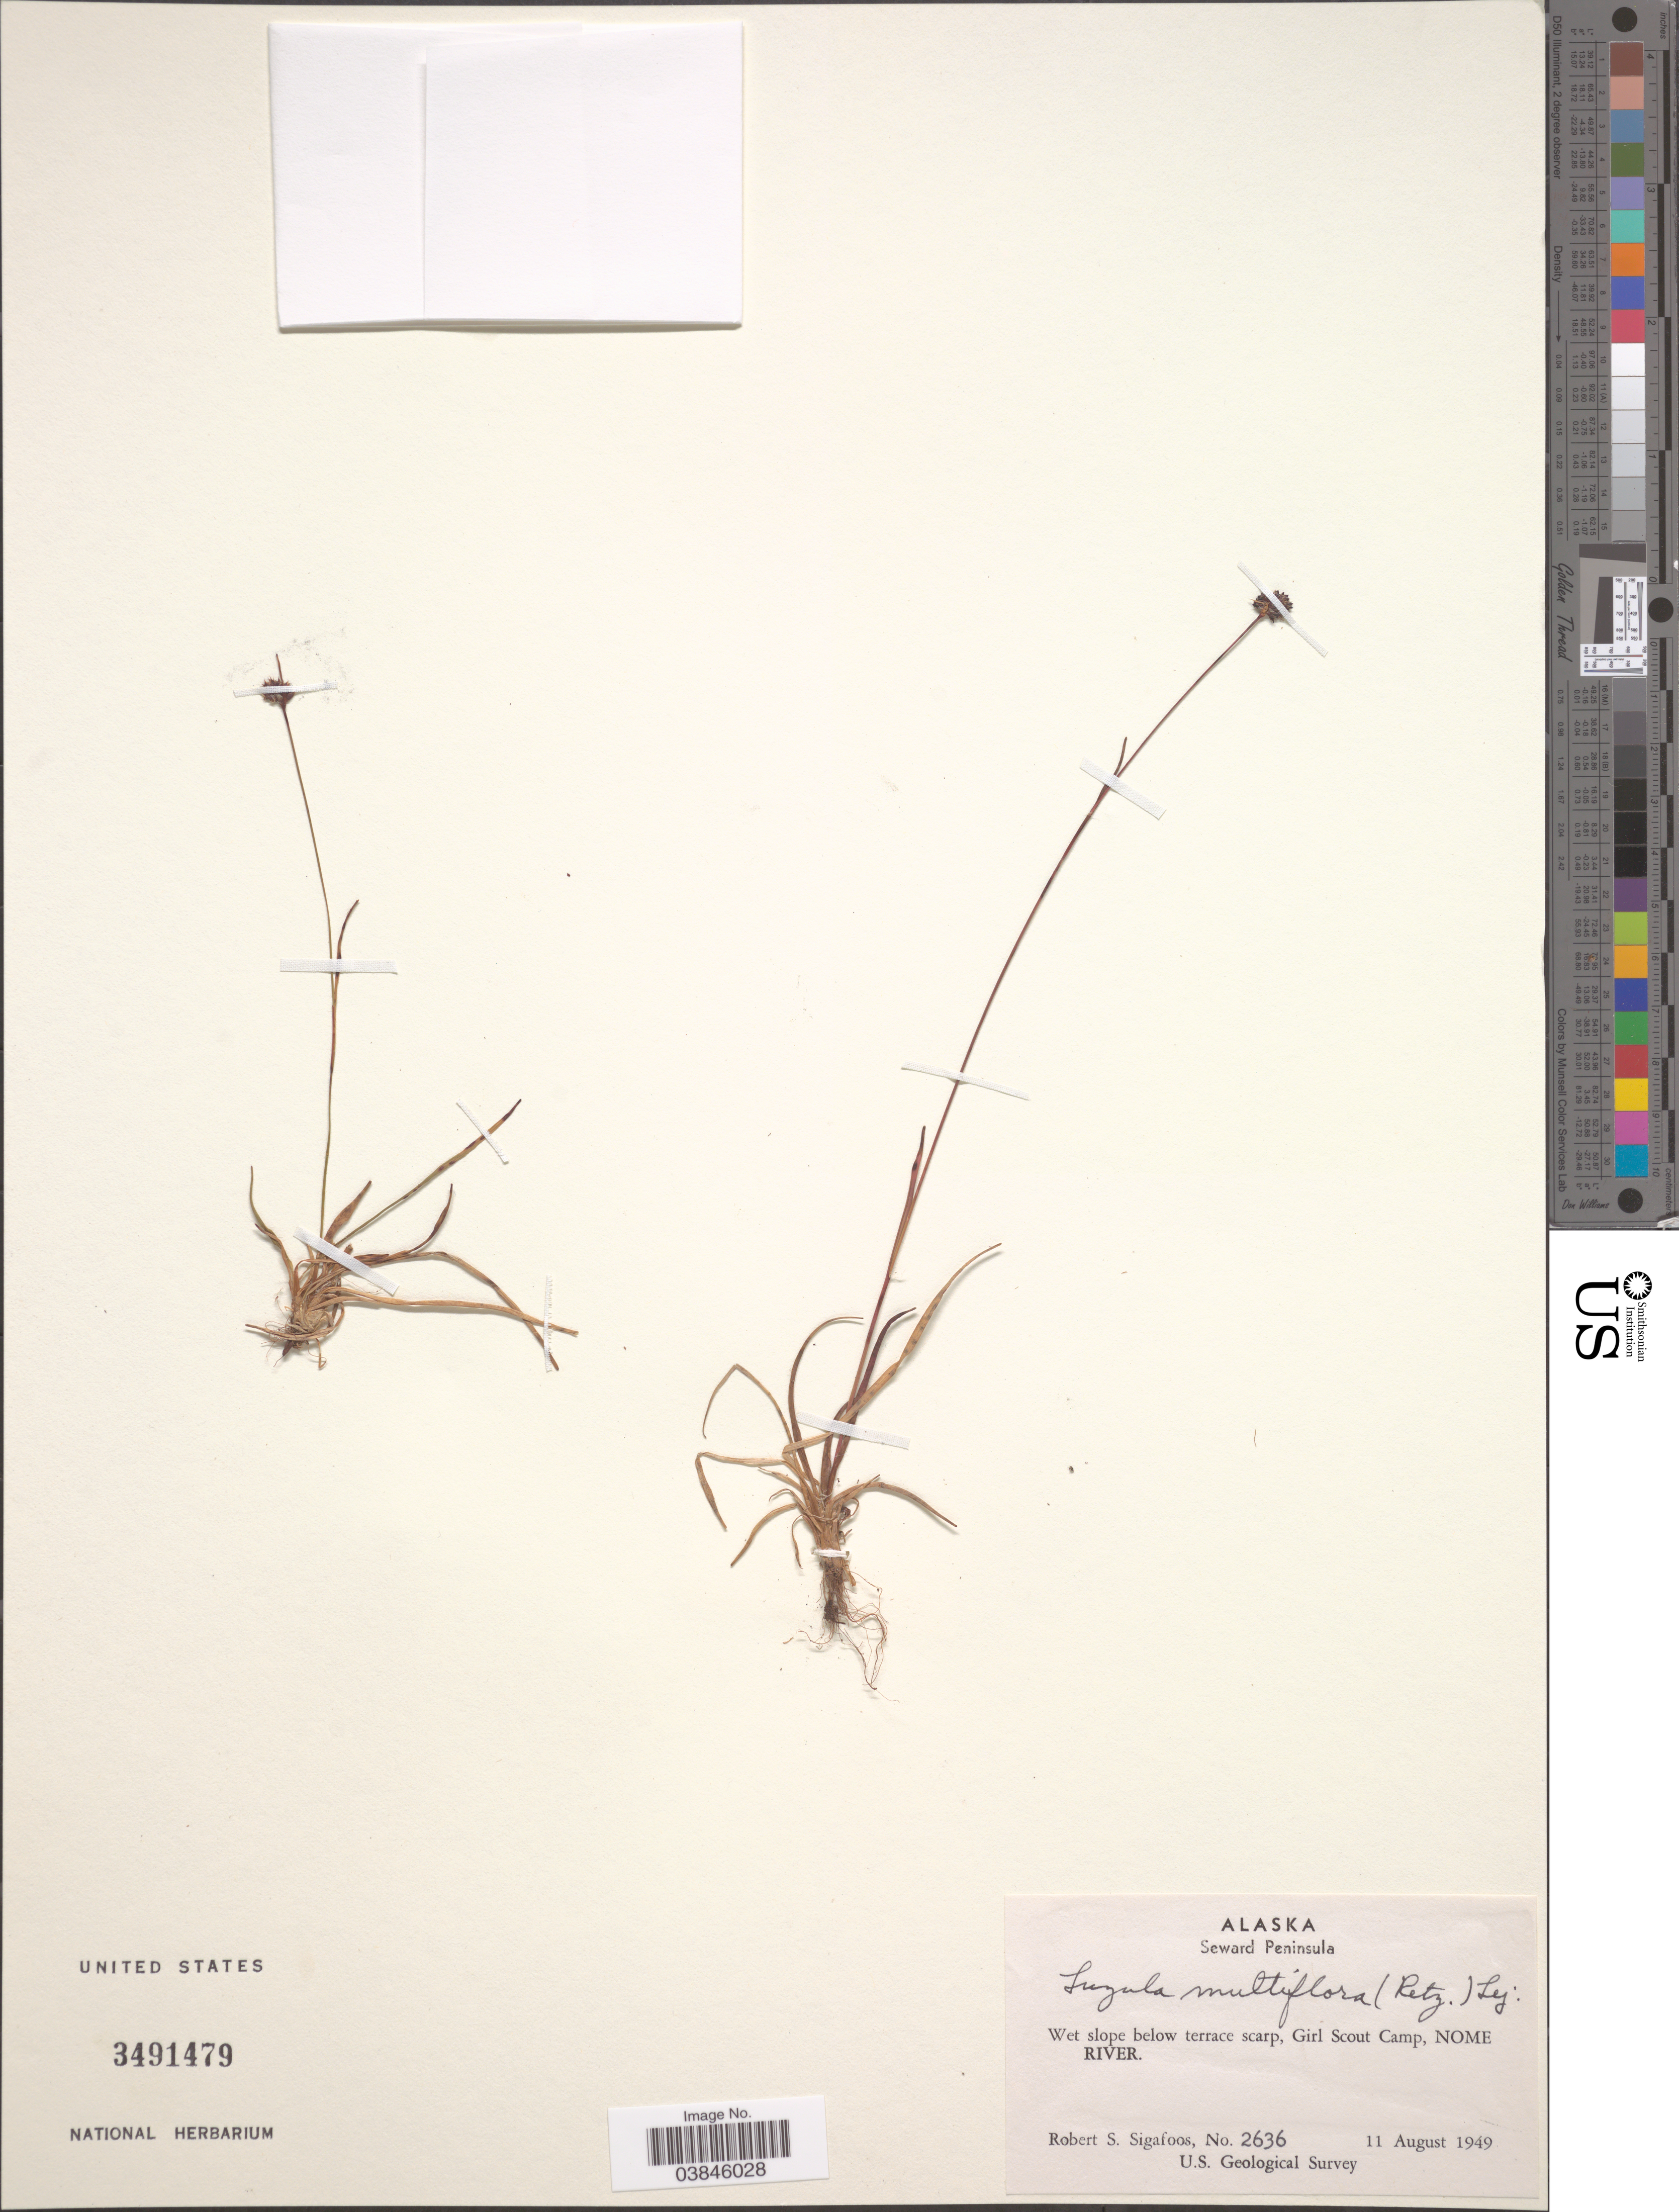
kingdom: Plantae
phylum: Tracheophyta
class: Liliopsida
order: Poales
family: Juncaceae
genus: Luzula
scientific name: Luzula multiflora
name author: (Ehrh.) Lej.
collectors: R. Sigafoos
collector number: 2636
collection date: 1949-08-11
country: United States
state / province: Alaska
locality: Seward Peninsula. Wet slope below terrace scarp, Girl Scout Camp, Nome River.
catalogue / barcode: US 3491479